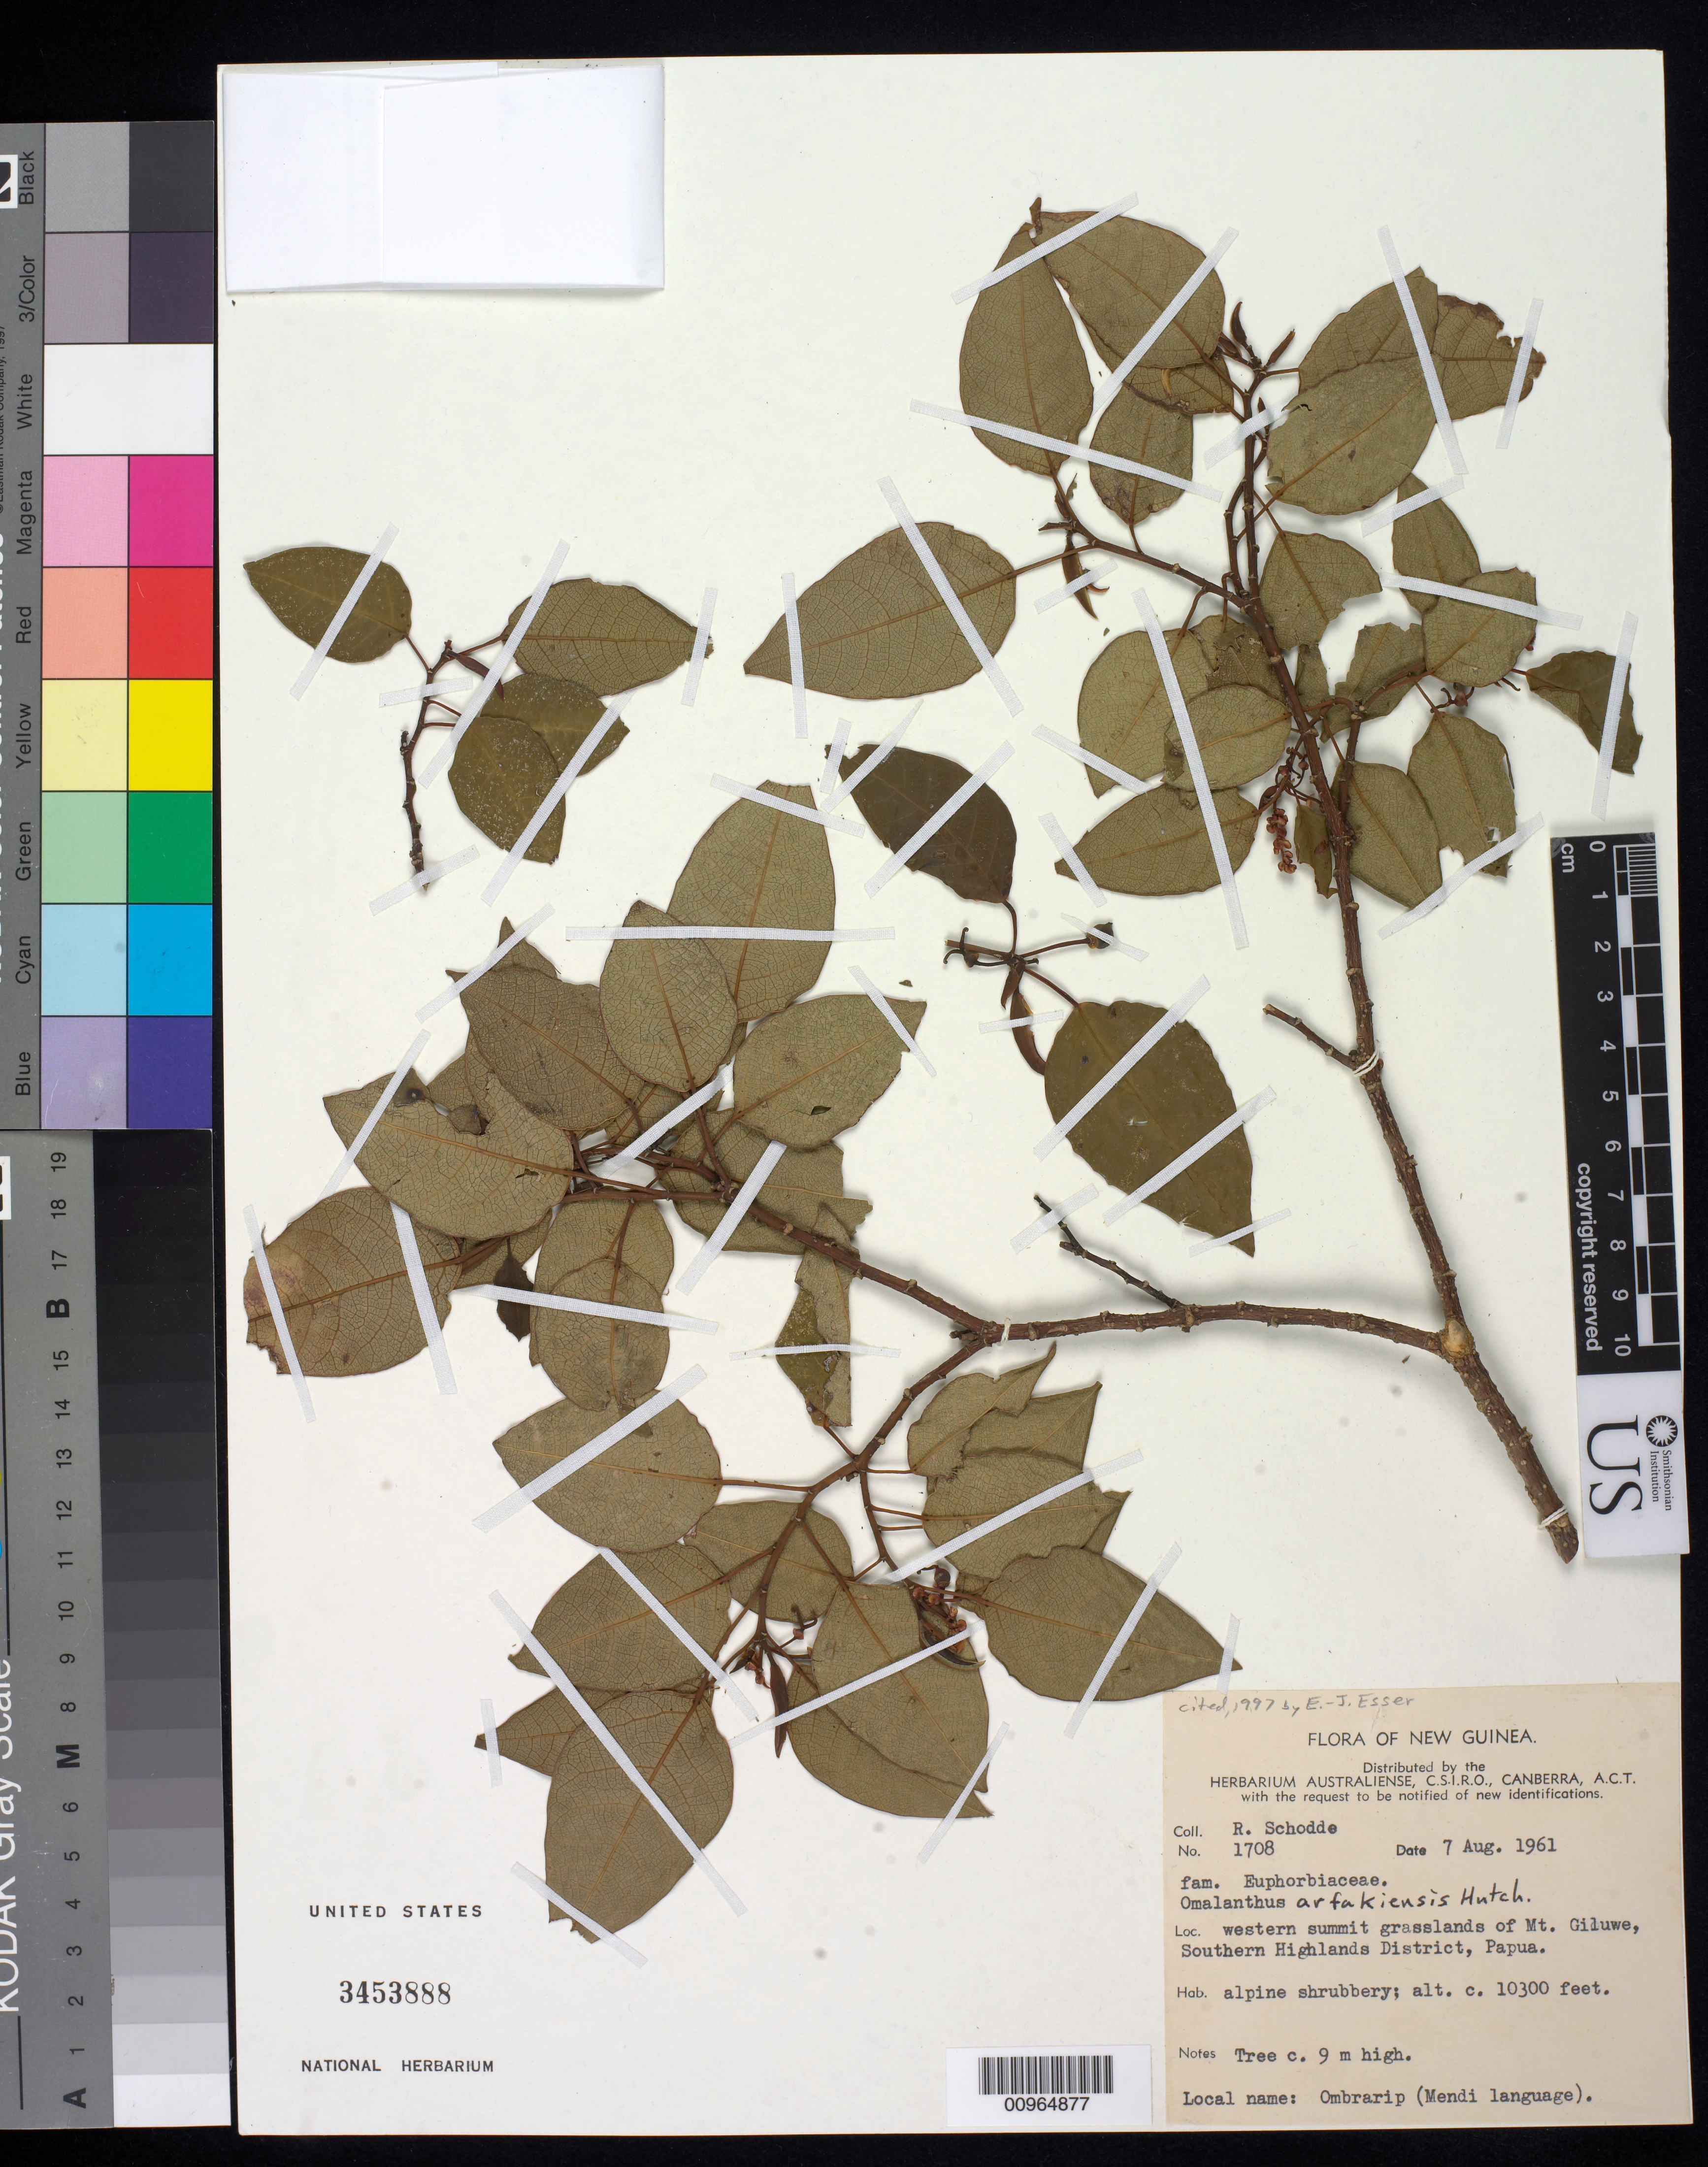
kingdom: Plantae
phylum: Tracheophyta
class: Magnoliopsida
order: Malpighiales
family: Euphorbiaceae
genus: Homalanthus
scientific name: Homalanthus arfakiensis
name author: Hutch.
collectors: R. Schodde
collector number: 1708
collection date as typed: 07 Aug 1961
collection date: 1961-08-07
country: Papua New Guinea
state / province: Southern Highlands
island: New Guinea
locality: Western summit grasslands of Mt. Giluwe.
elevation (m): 3139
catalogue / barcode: US 3453888